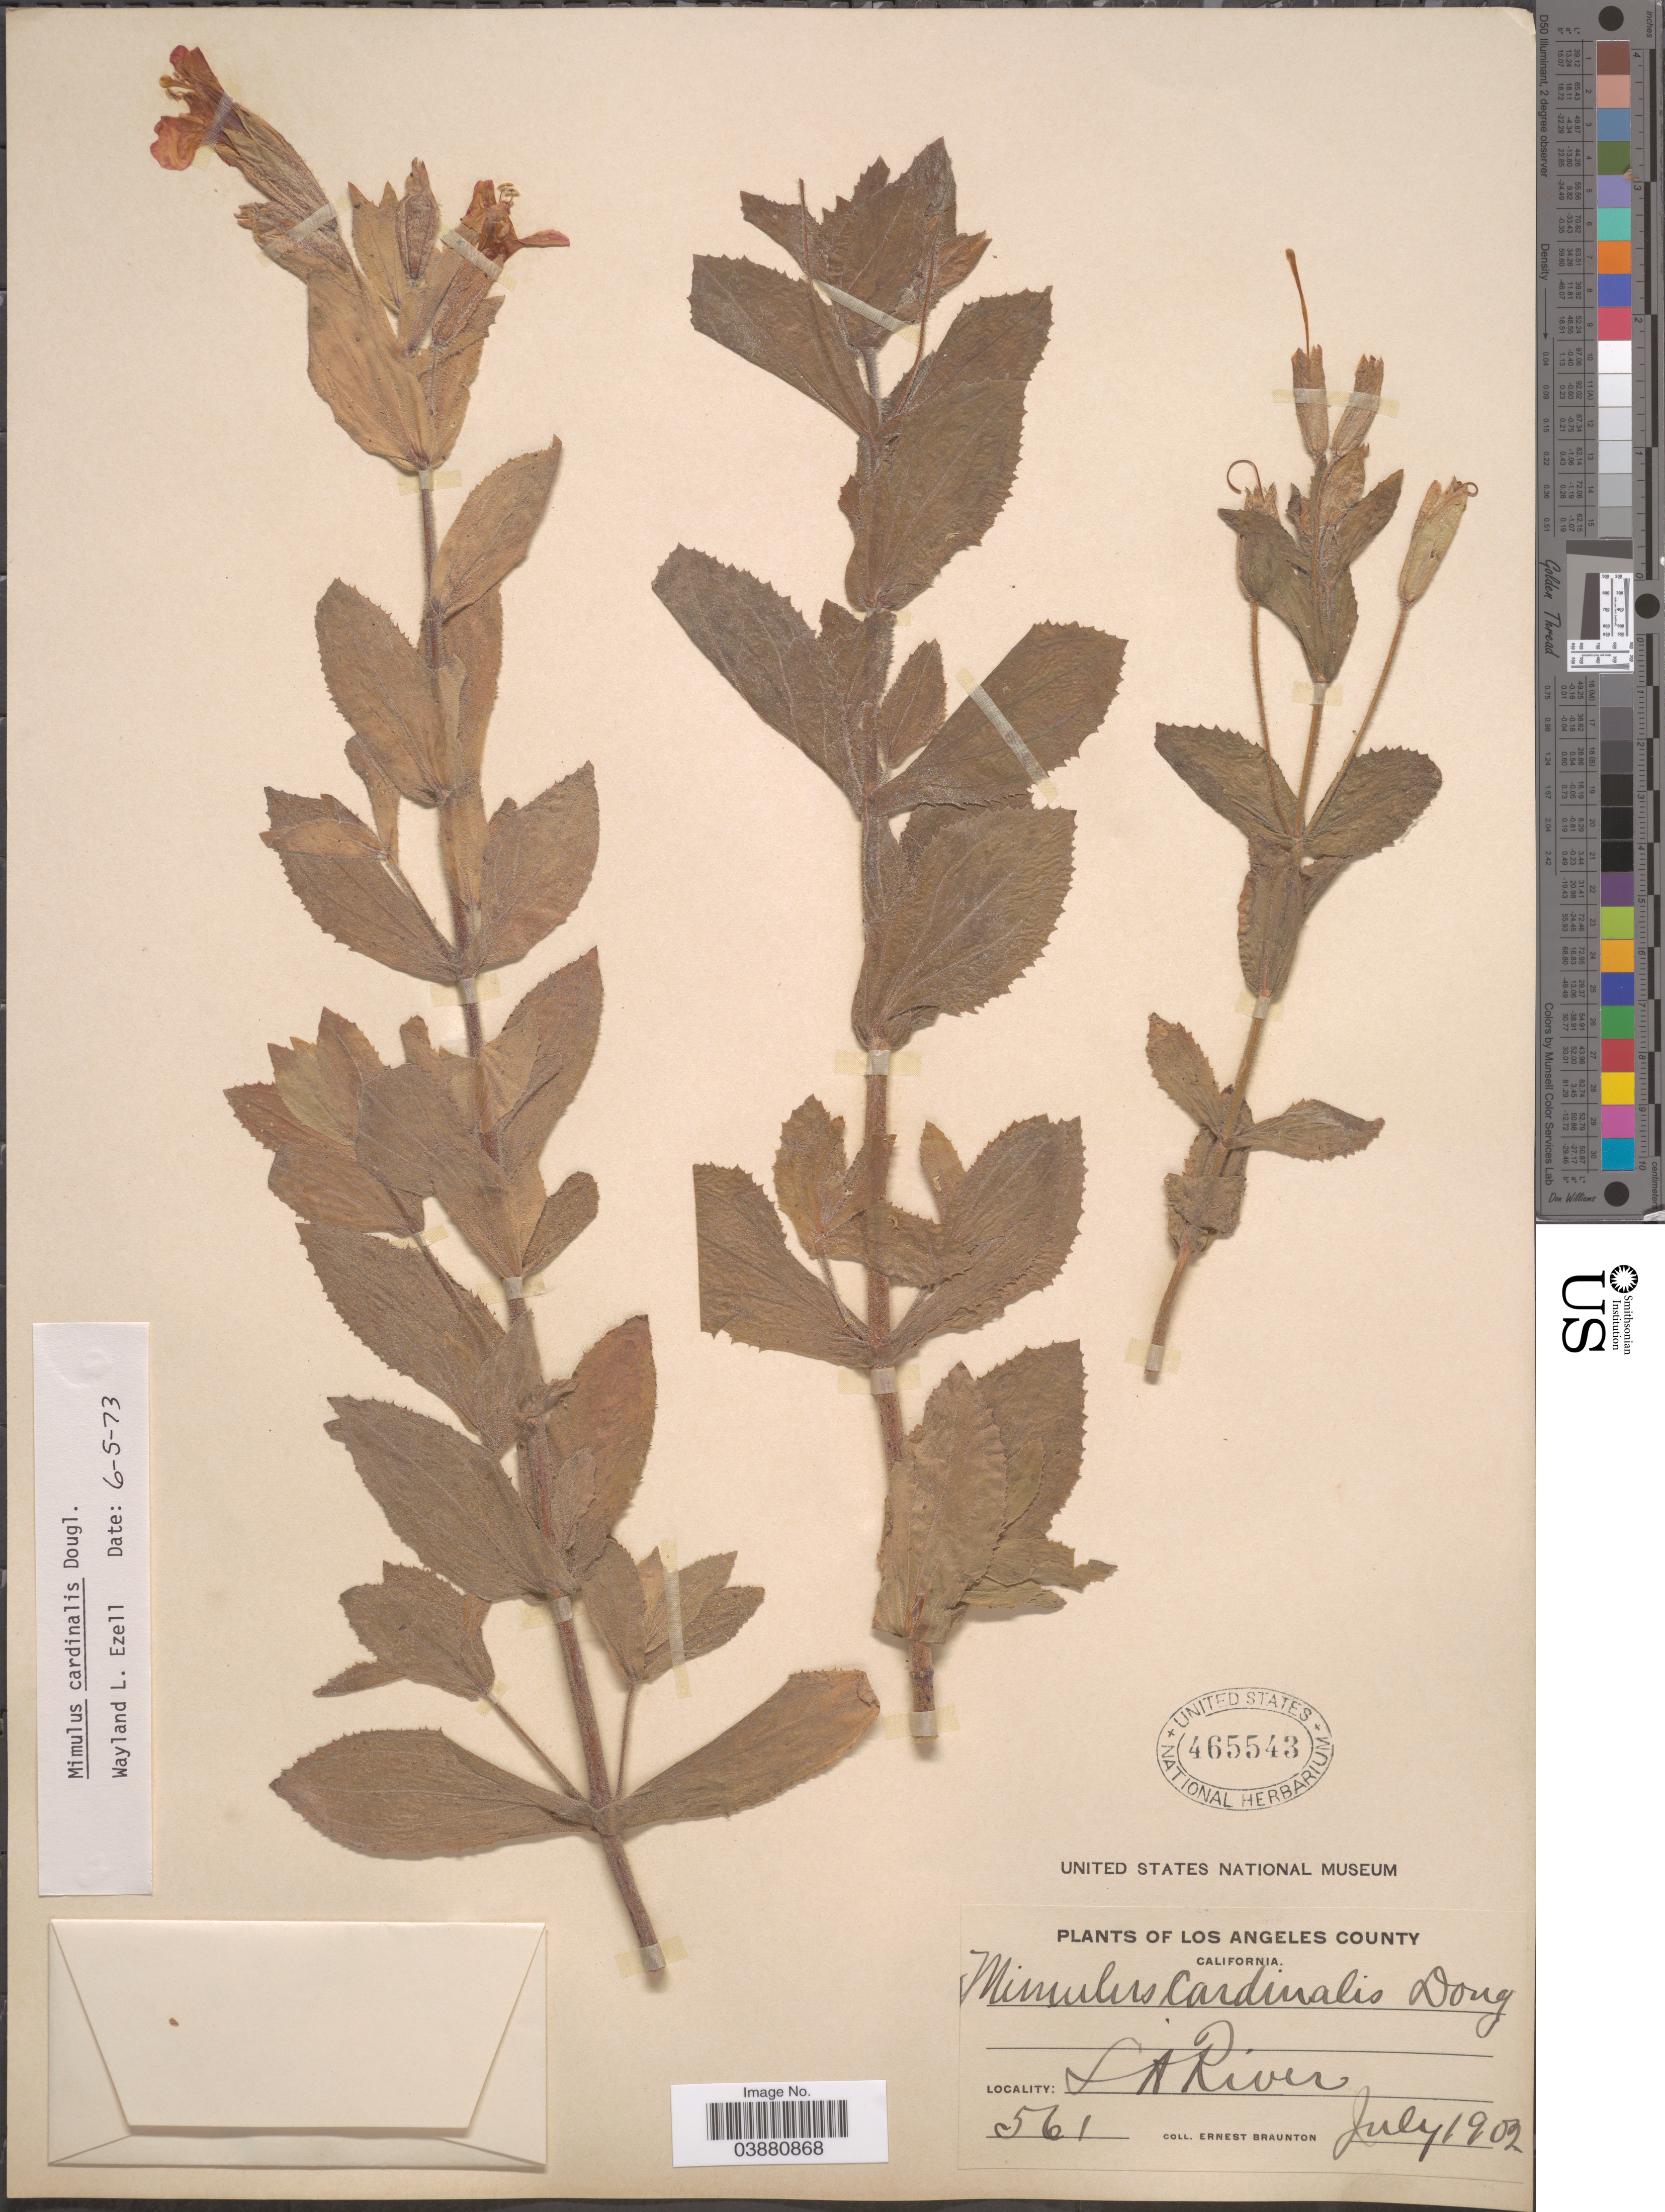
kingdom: Plantae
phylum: Tracheophyta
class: Magnoliopsida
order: Lamiales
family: Phrymaceae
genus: Mimulus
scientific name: Mimulus cardinalis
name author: Douglas ex Benth.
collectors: E. Braunton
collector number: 561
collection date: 1902-07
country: United States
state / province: California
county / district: Los Angeles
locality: Los Angeles County. L.A. River.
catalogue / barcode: US 465543